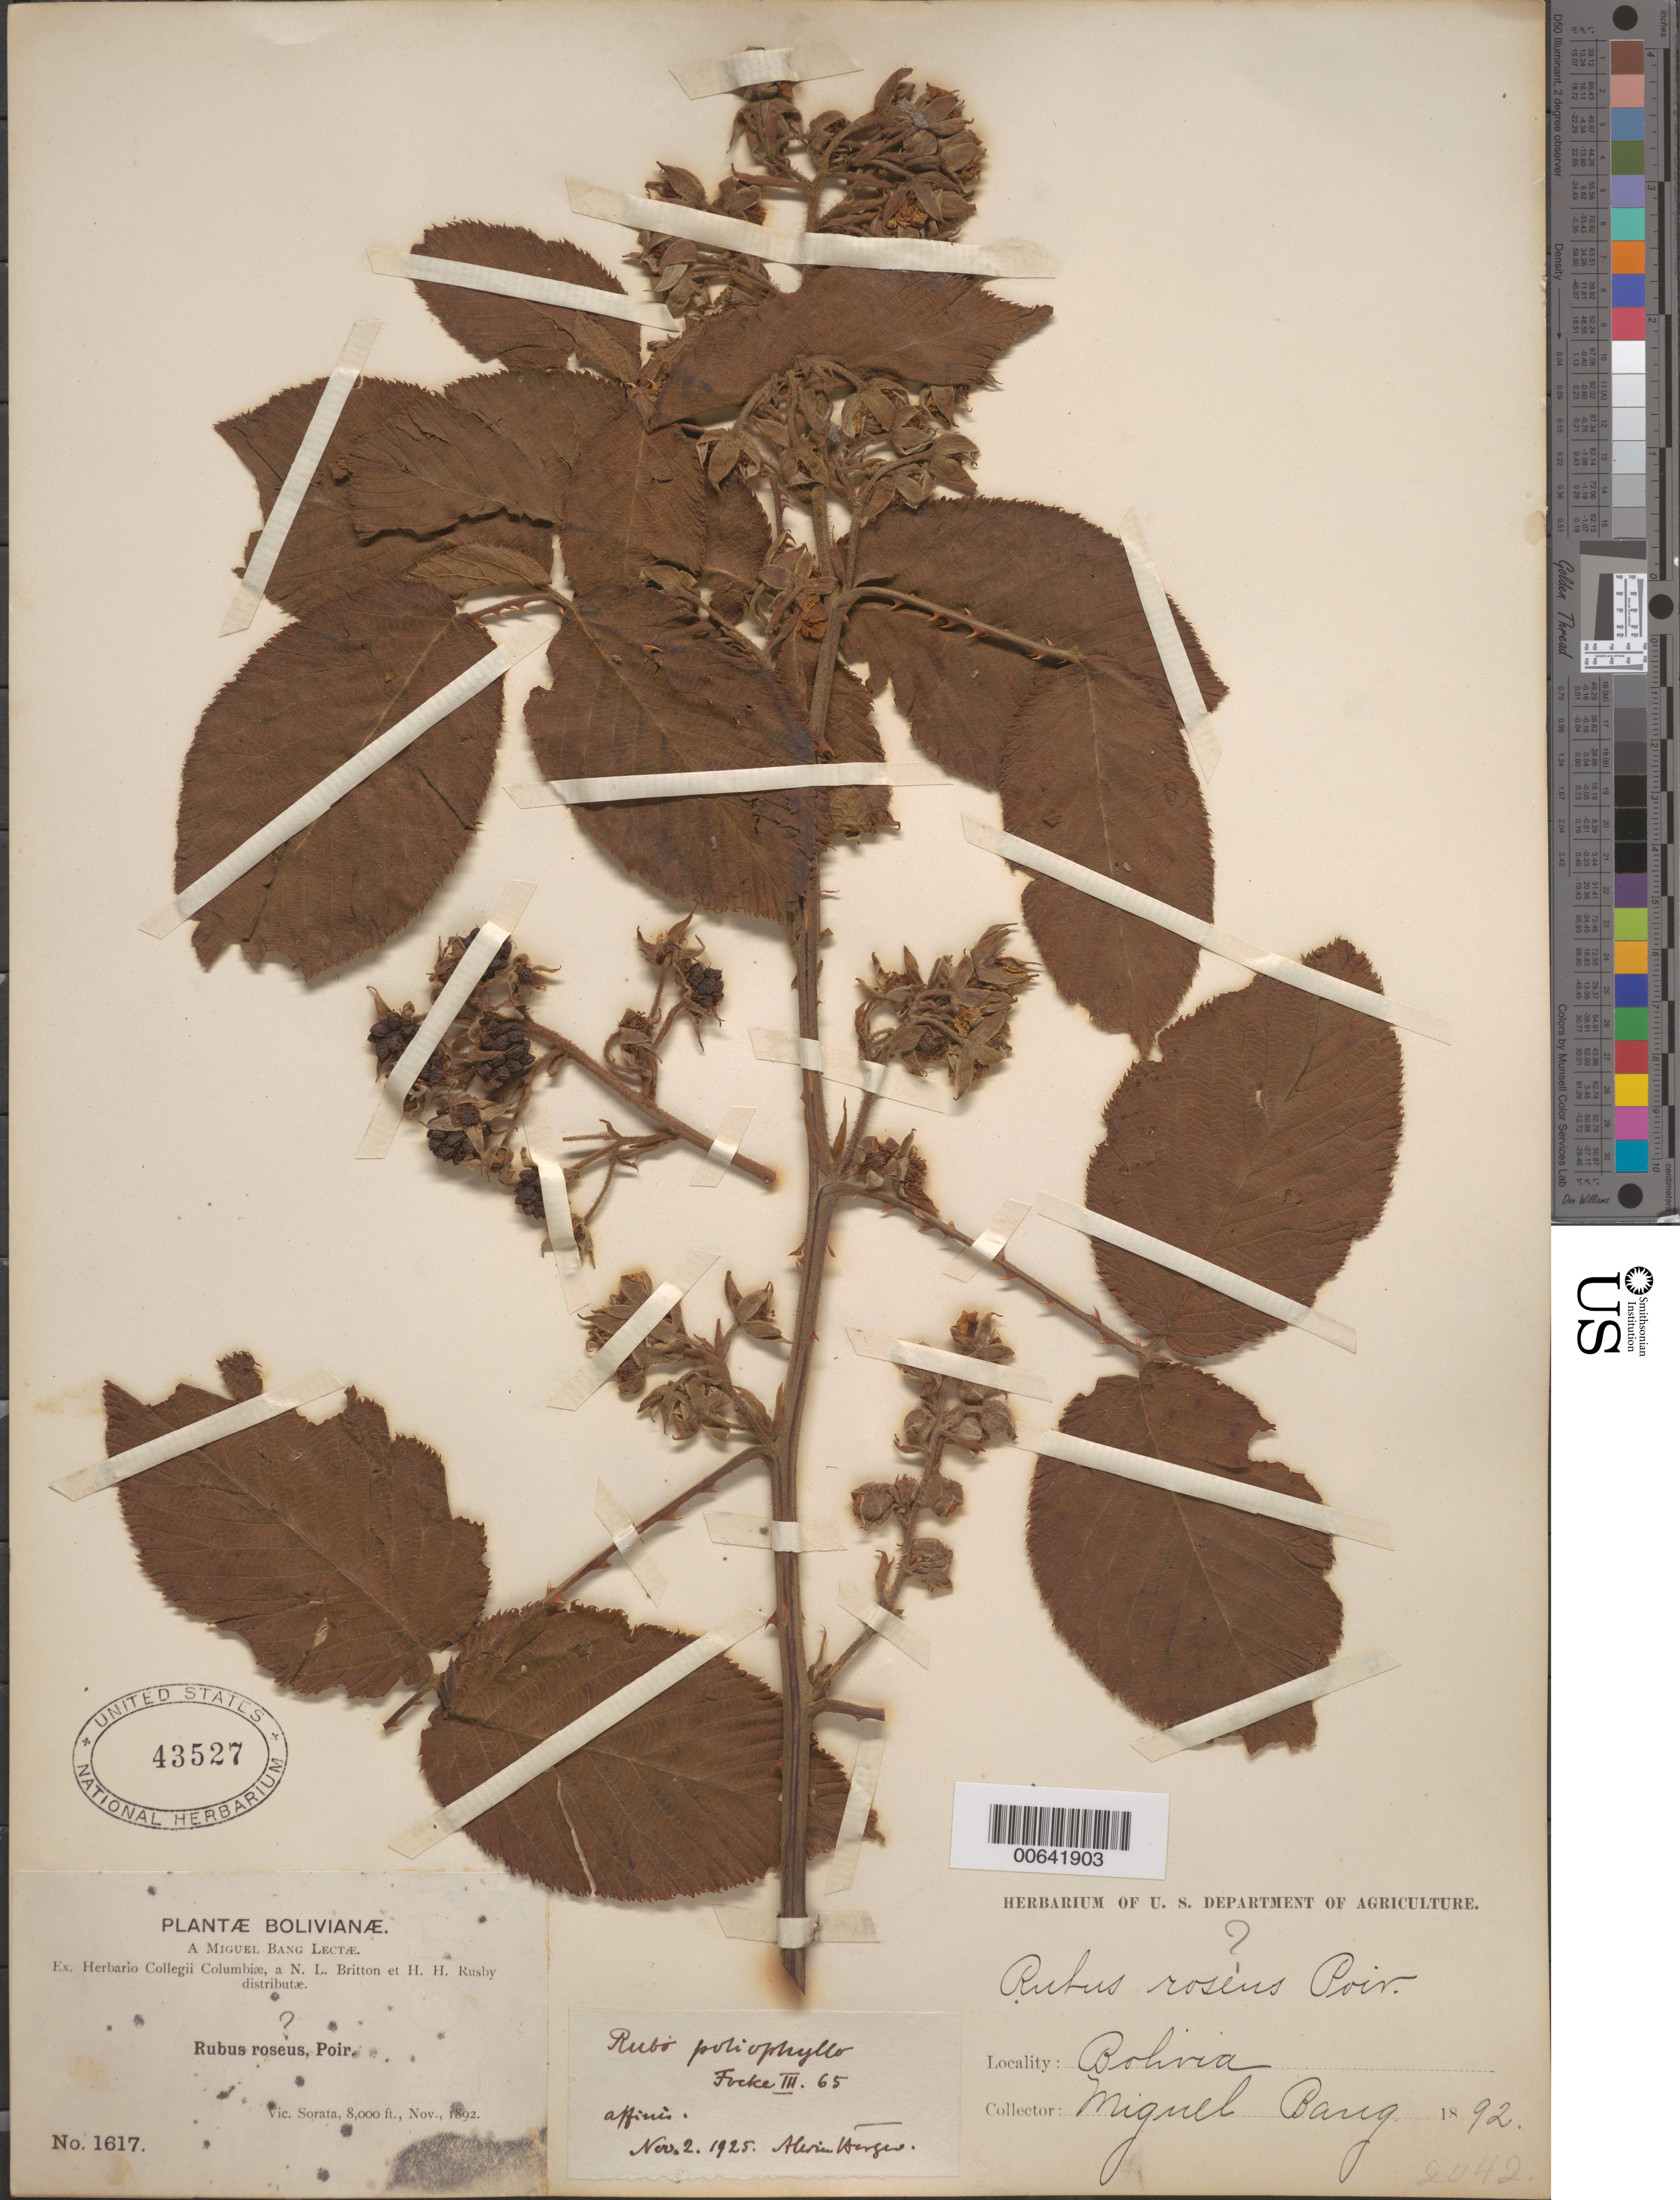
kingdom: Plantae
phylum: Tracheophyta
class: Magnoliopsida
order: Rosales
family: Rosaceae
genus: Rubus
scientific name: Rubus poliophyllus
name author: Focke in Donn. Sm.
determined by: Singer, A.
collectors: M. Bang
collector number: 1617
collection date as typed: Nov 1892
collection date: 1892-11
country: Bolivia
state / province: La Paz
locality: Vic. de Sorata. (PLANTAE BOLIVIANAE)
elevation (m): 2438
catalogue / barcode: US 43527